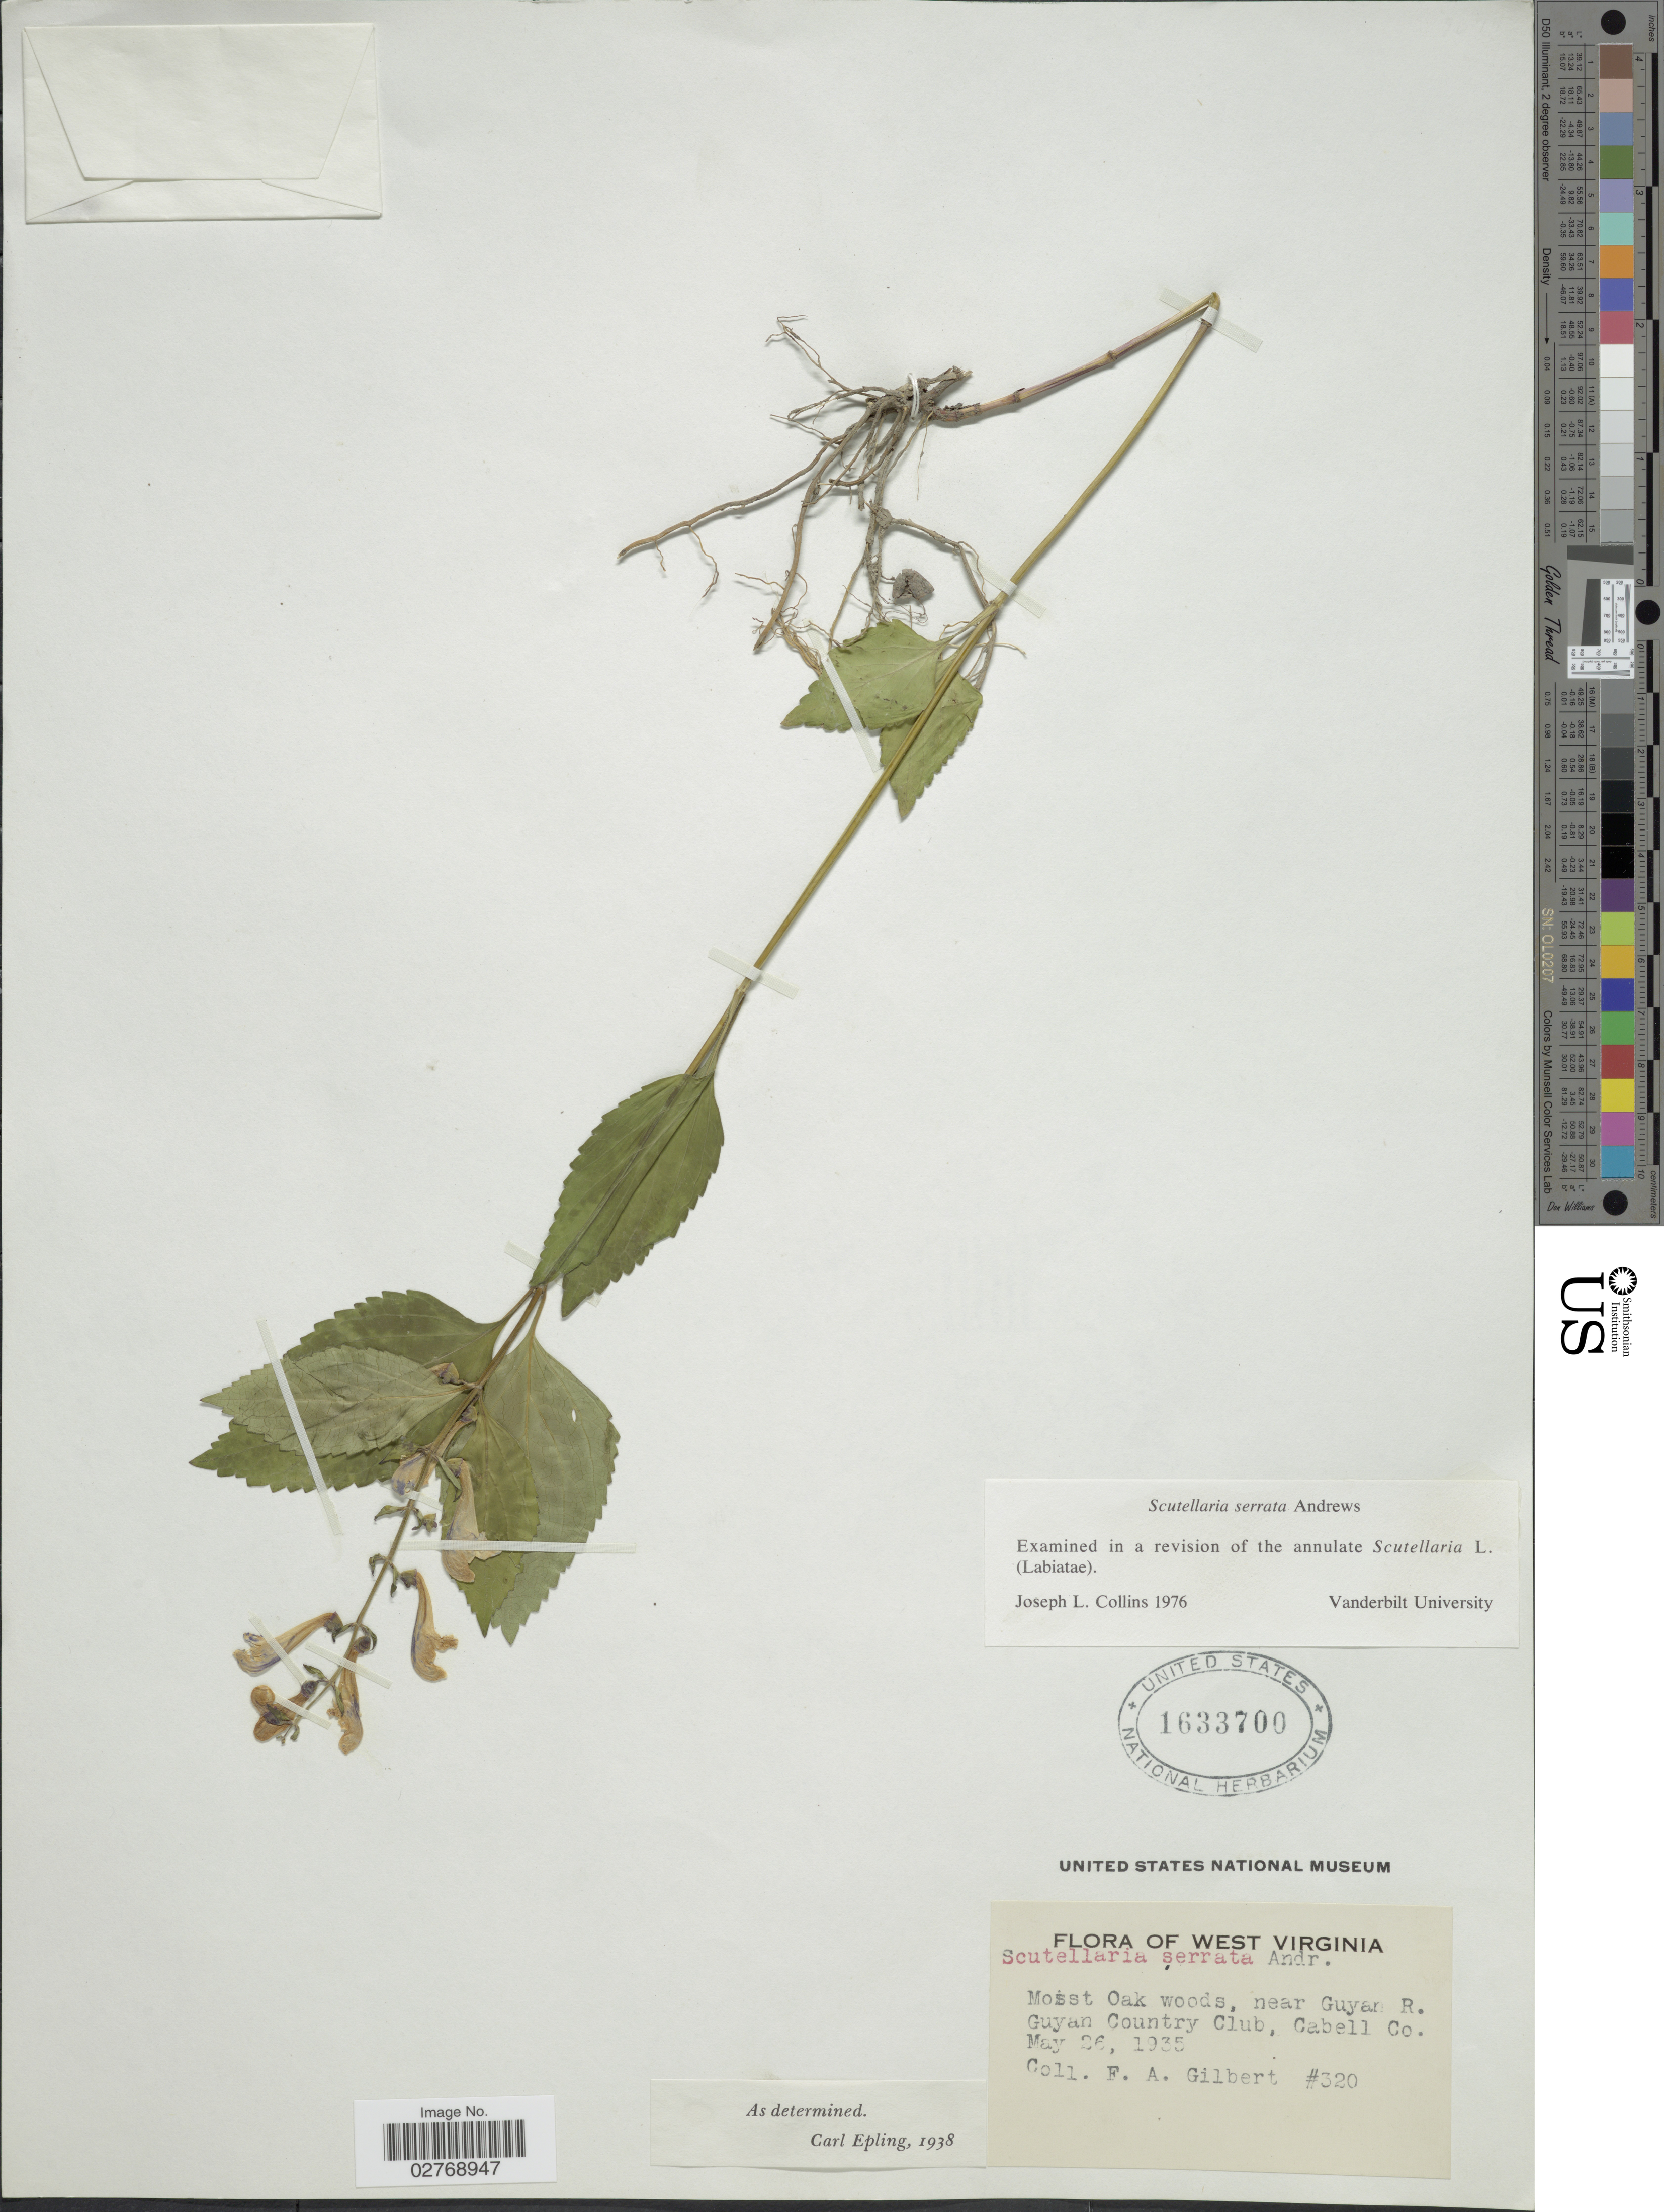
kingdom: Plantae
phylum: Tracheophyta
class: Magnoliopsida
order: Lamiales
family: Lamiaceae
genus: Scutellaria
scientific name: Scutellaria serrata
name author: Andrews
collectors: F. A. Gilbert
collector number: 320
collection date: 1935-05-26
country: United States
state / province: West Virginia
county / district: Cabell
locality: Moist Oak woods, near Guyan R. Guyan Country Club, Cabell Co.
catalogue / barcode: US 1633700